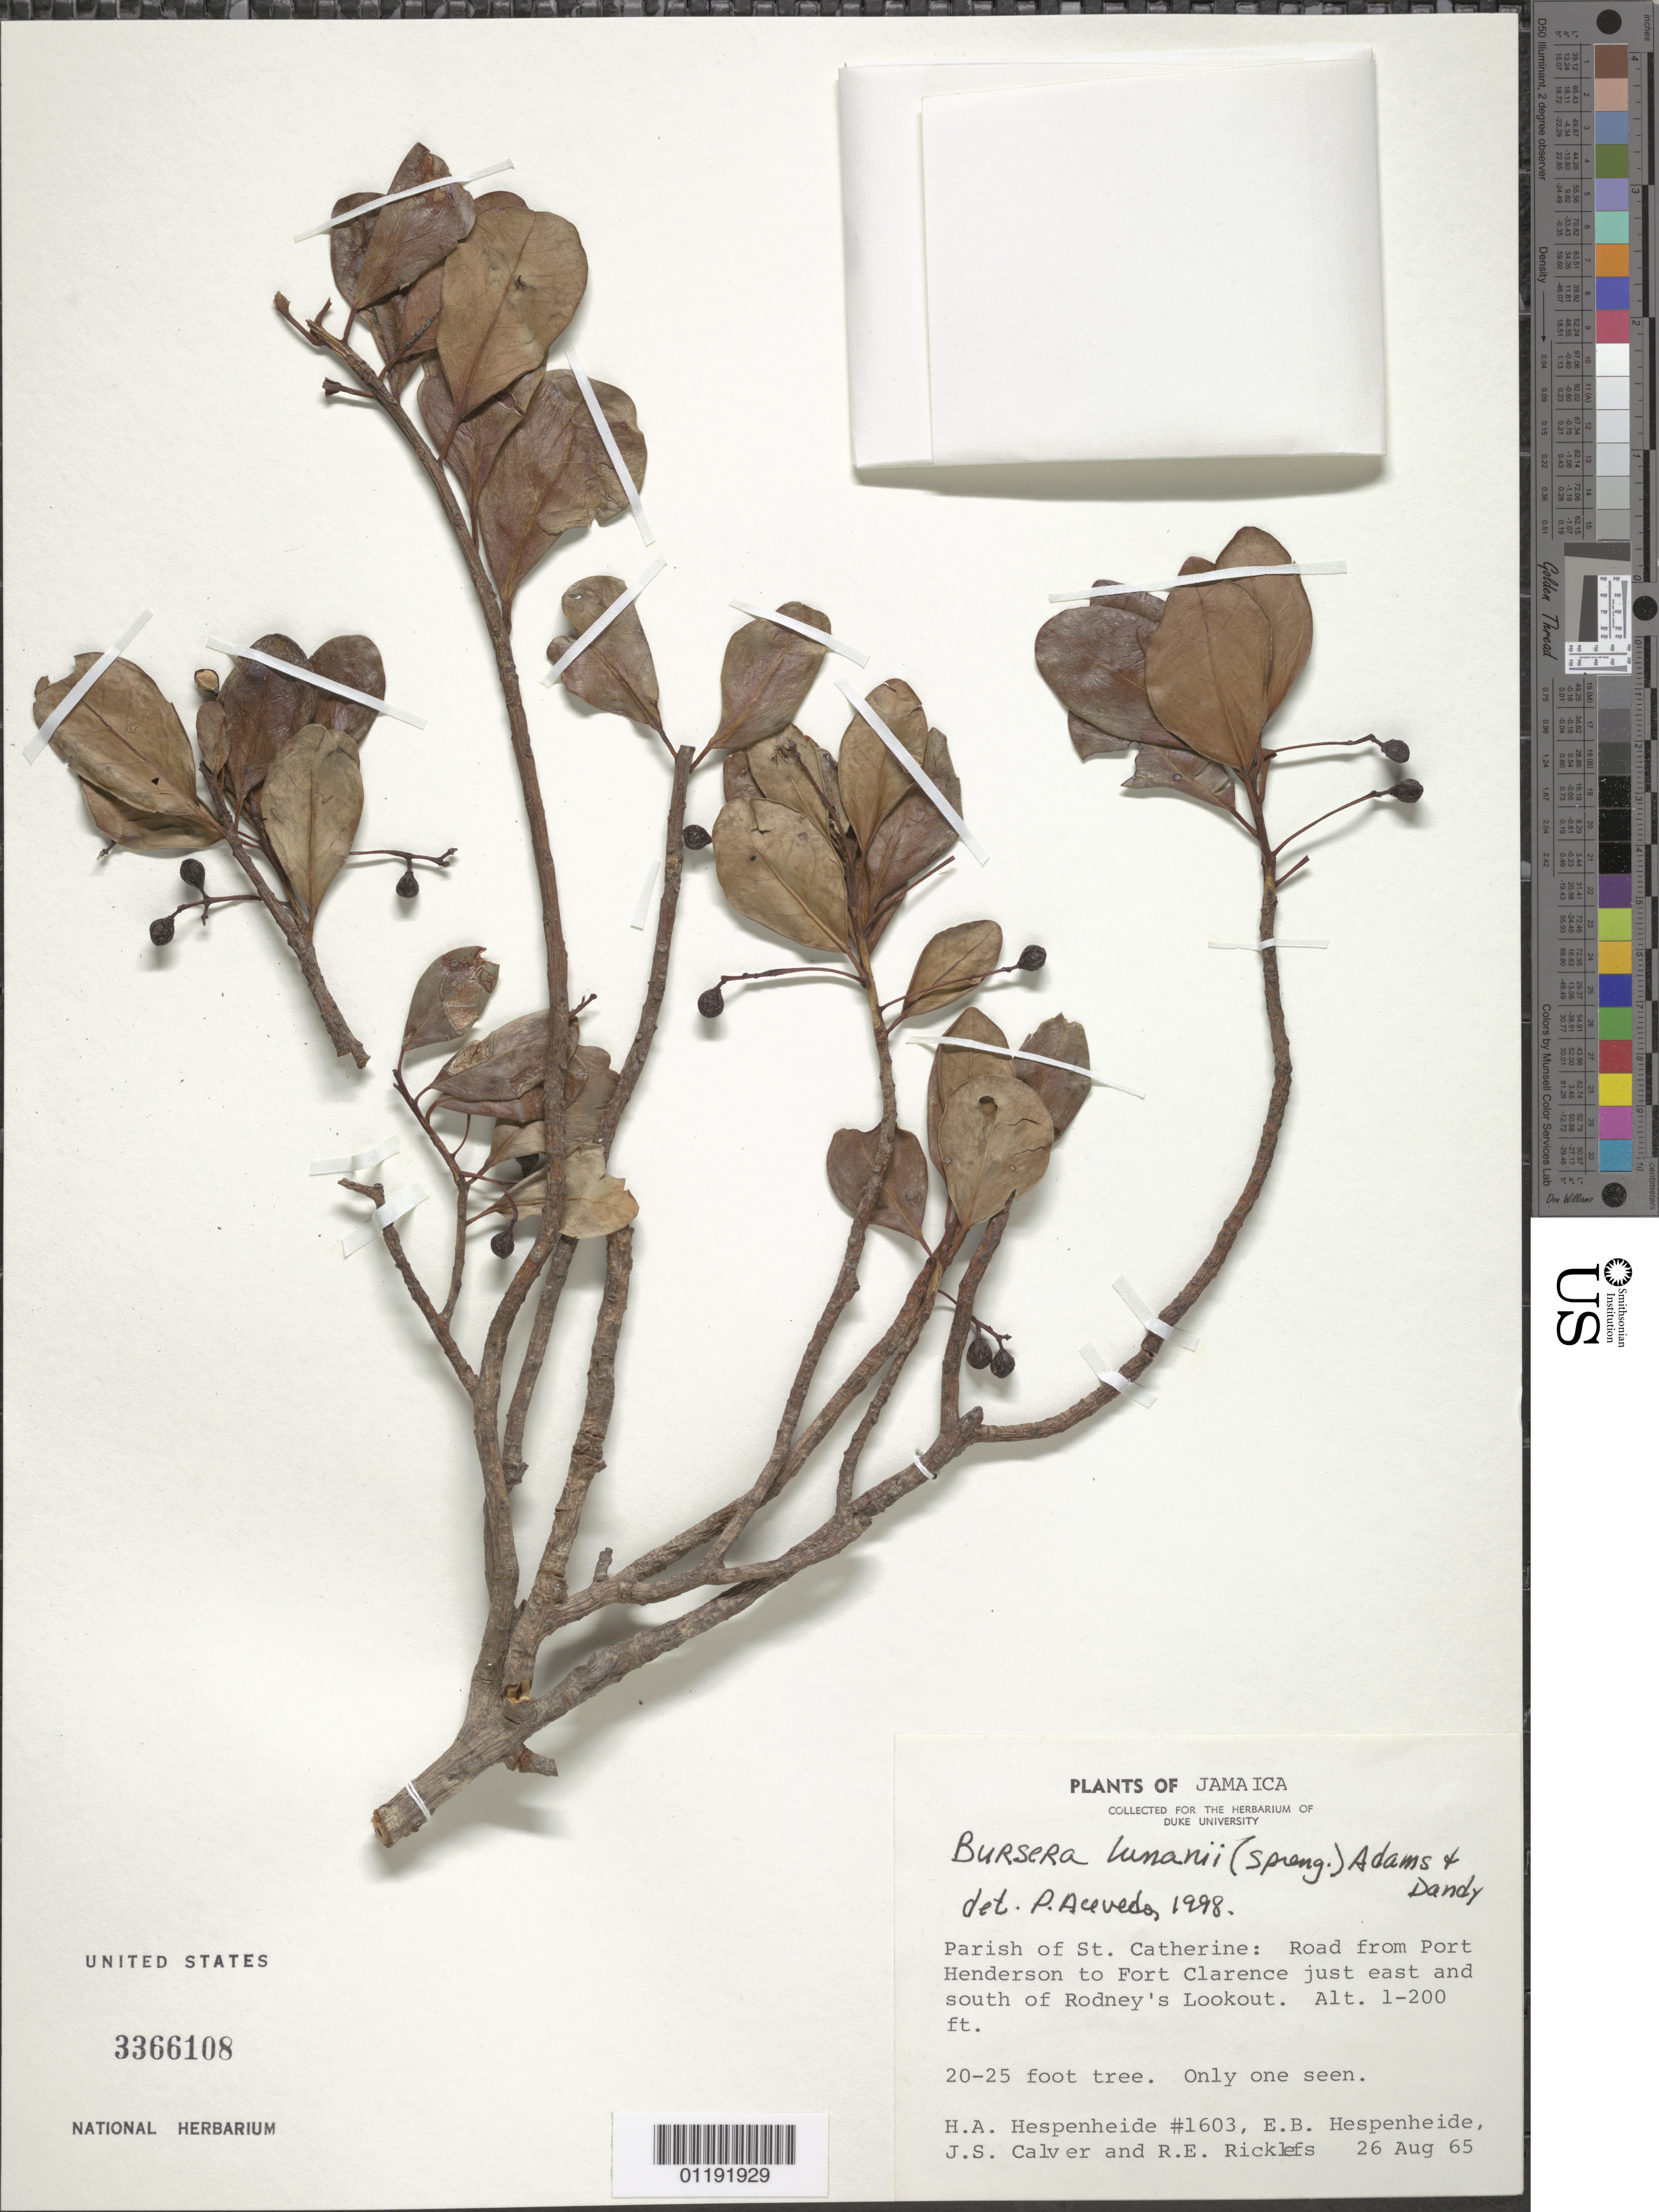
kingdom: Plantae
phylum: Tracheophyta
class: Magnoliopsida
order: Sapindales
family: Burseraceae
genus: Bursera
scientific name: Bursera lunanii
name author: (Spreng.) C.D. Adams & Dandy ex Proctor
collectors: H. A. Hespenheide, E. Hespenheide, J. Calver & R. Ricklefs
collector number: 1603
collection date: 1965-08-26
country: Jamaica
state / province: Saint Catherine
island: Jamaica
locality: Rd from Port Henderson to Fort Clarence, just SE of Rodney's Lookout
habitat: Road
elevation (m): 0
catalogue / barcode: US 3366108